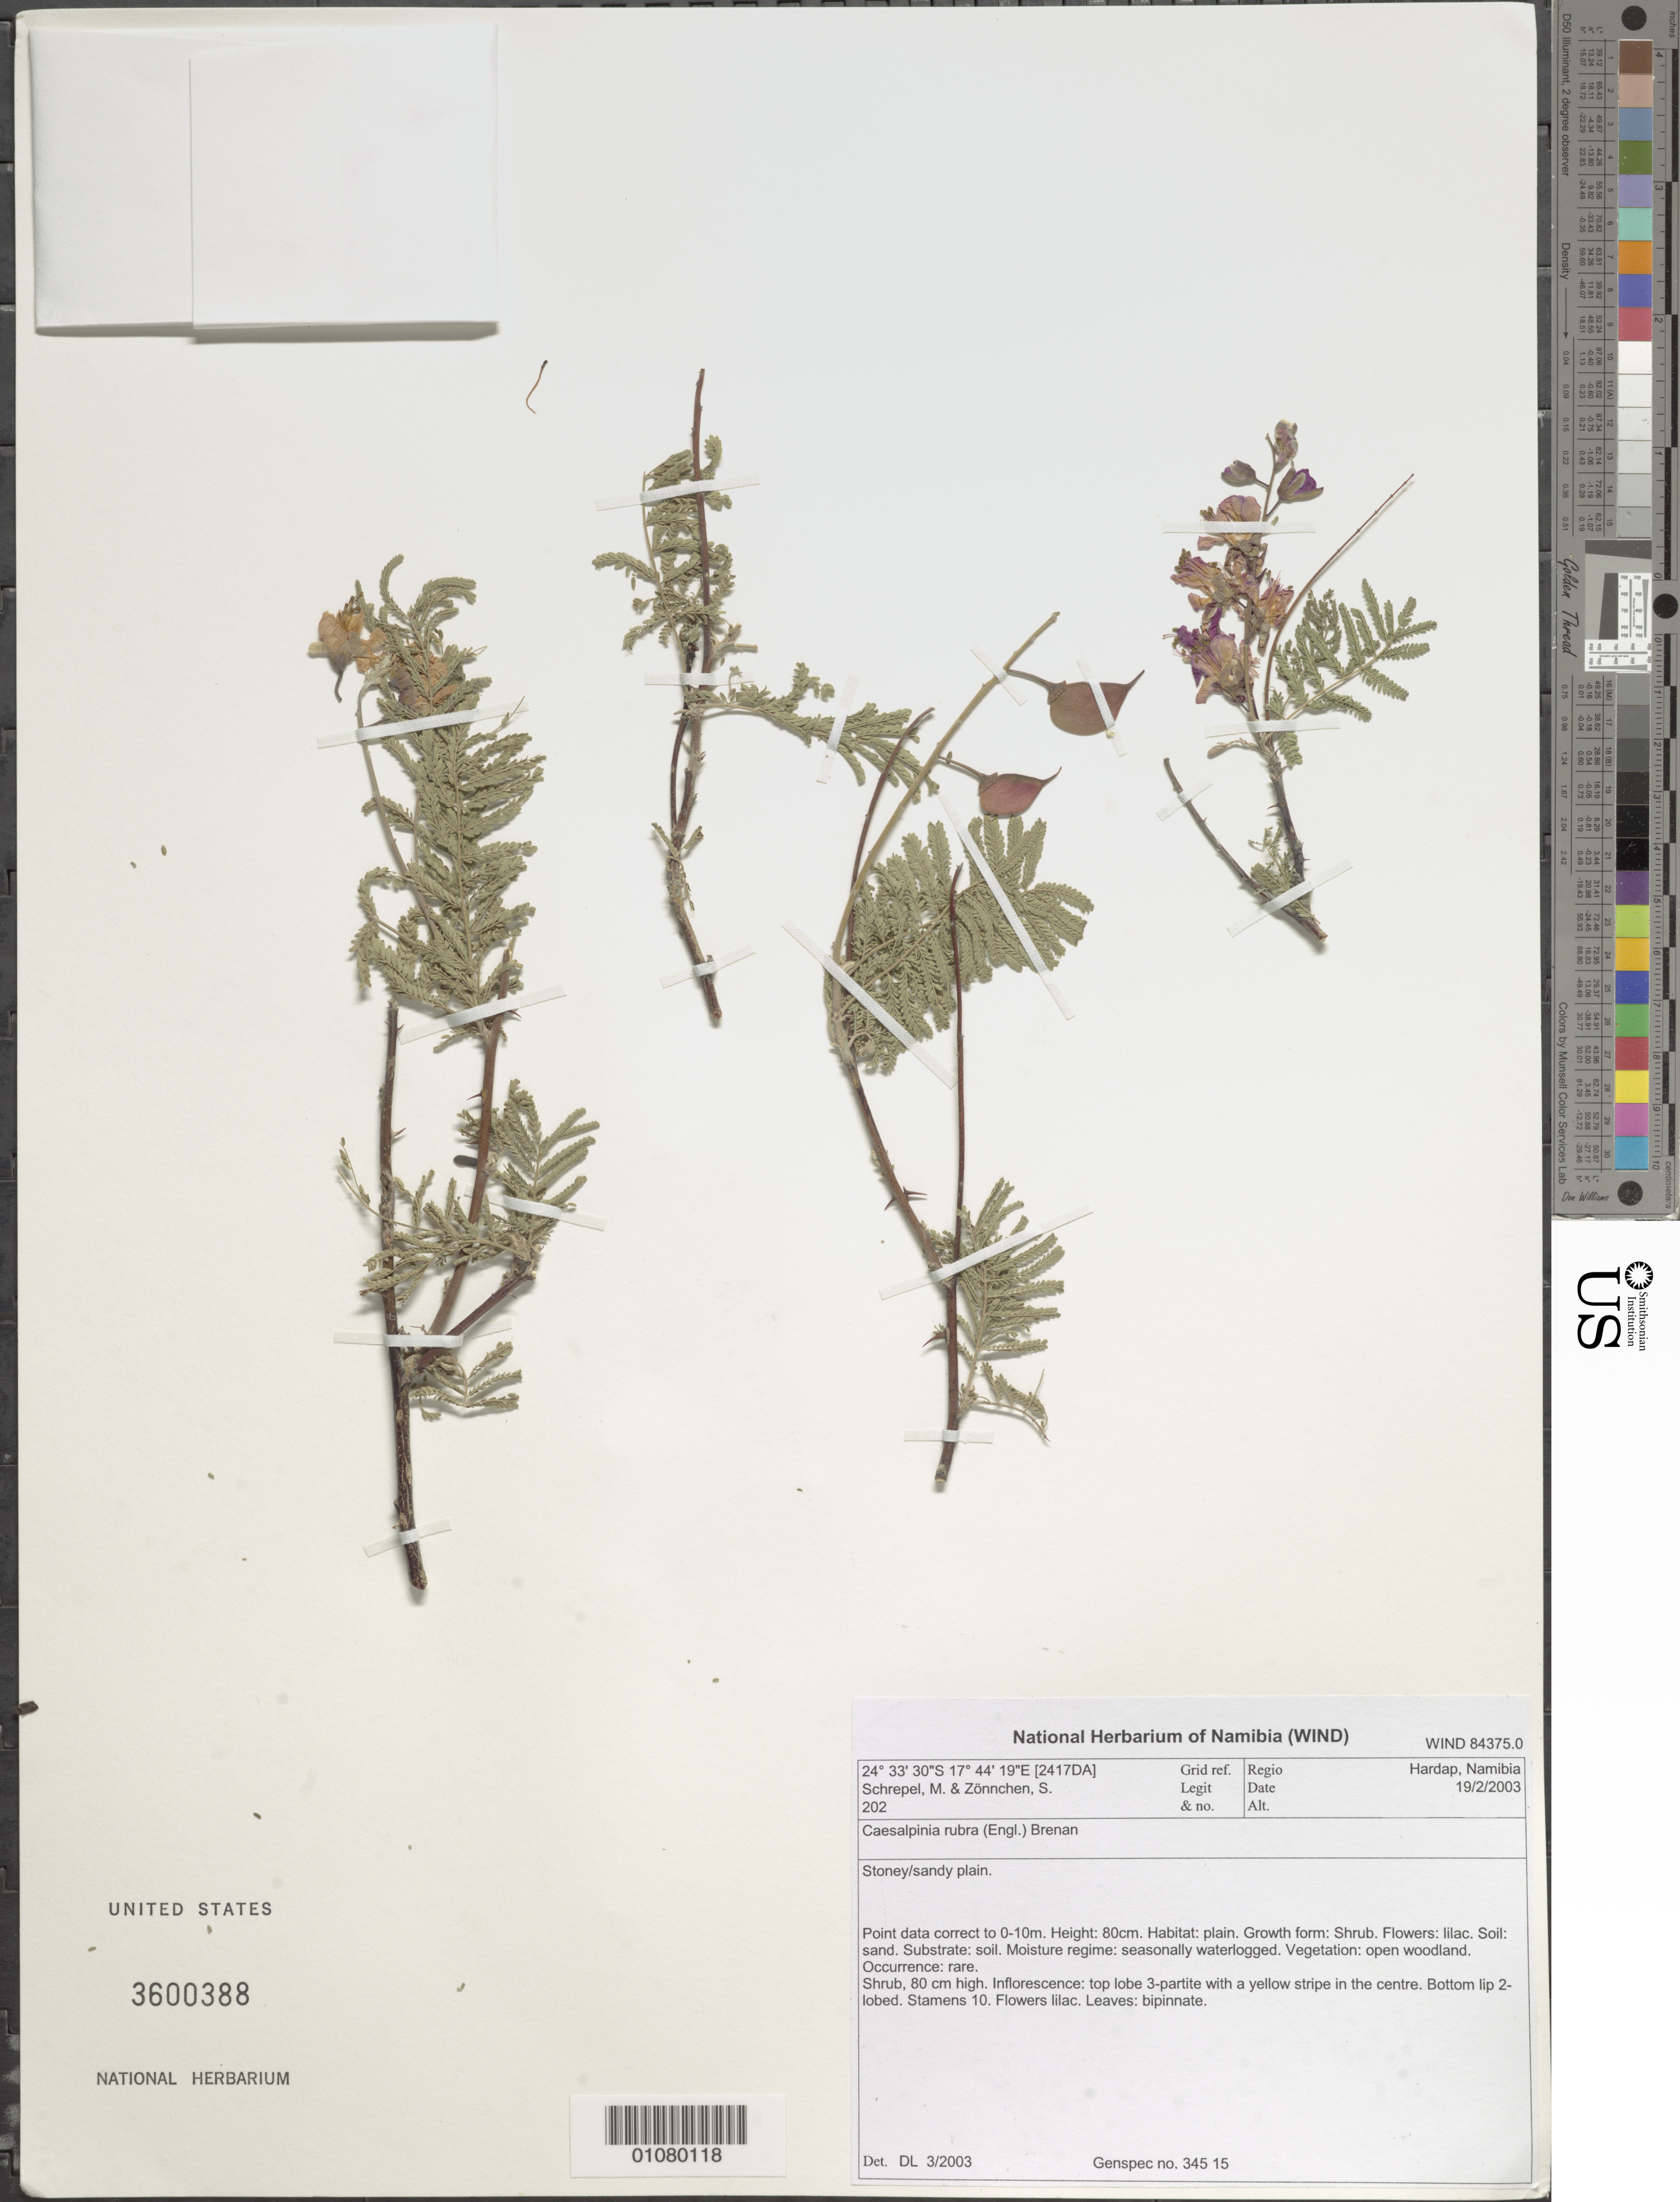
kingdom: Plantae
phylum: Tracheophyta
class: Magnoliopsida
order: Fabales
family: Fabaceae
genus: Gelrebia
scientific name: Gelrebia rubra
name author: (Engl.) Gagnon & G.P. Lewis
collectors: M. Schrepel & S. Zonnchen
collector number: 202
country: Namibia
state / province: Hardap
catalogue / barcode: US 3600388